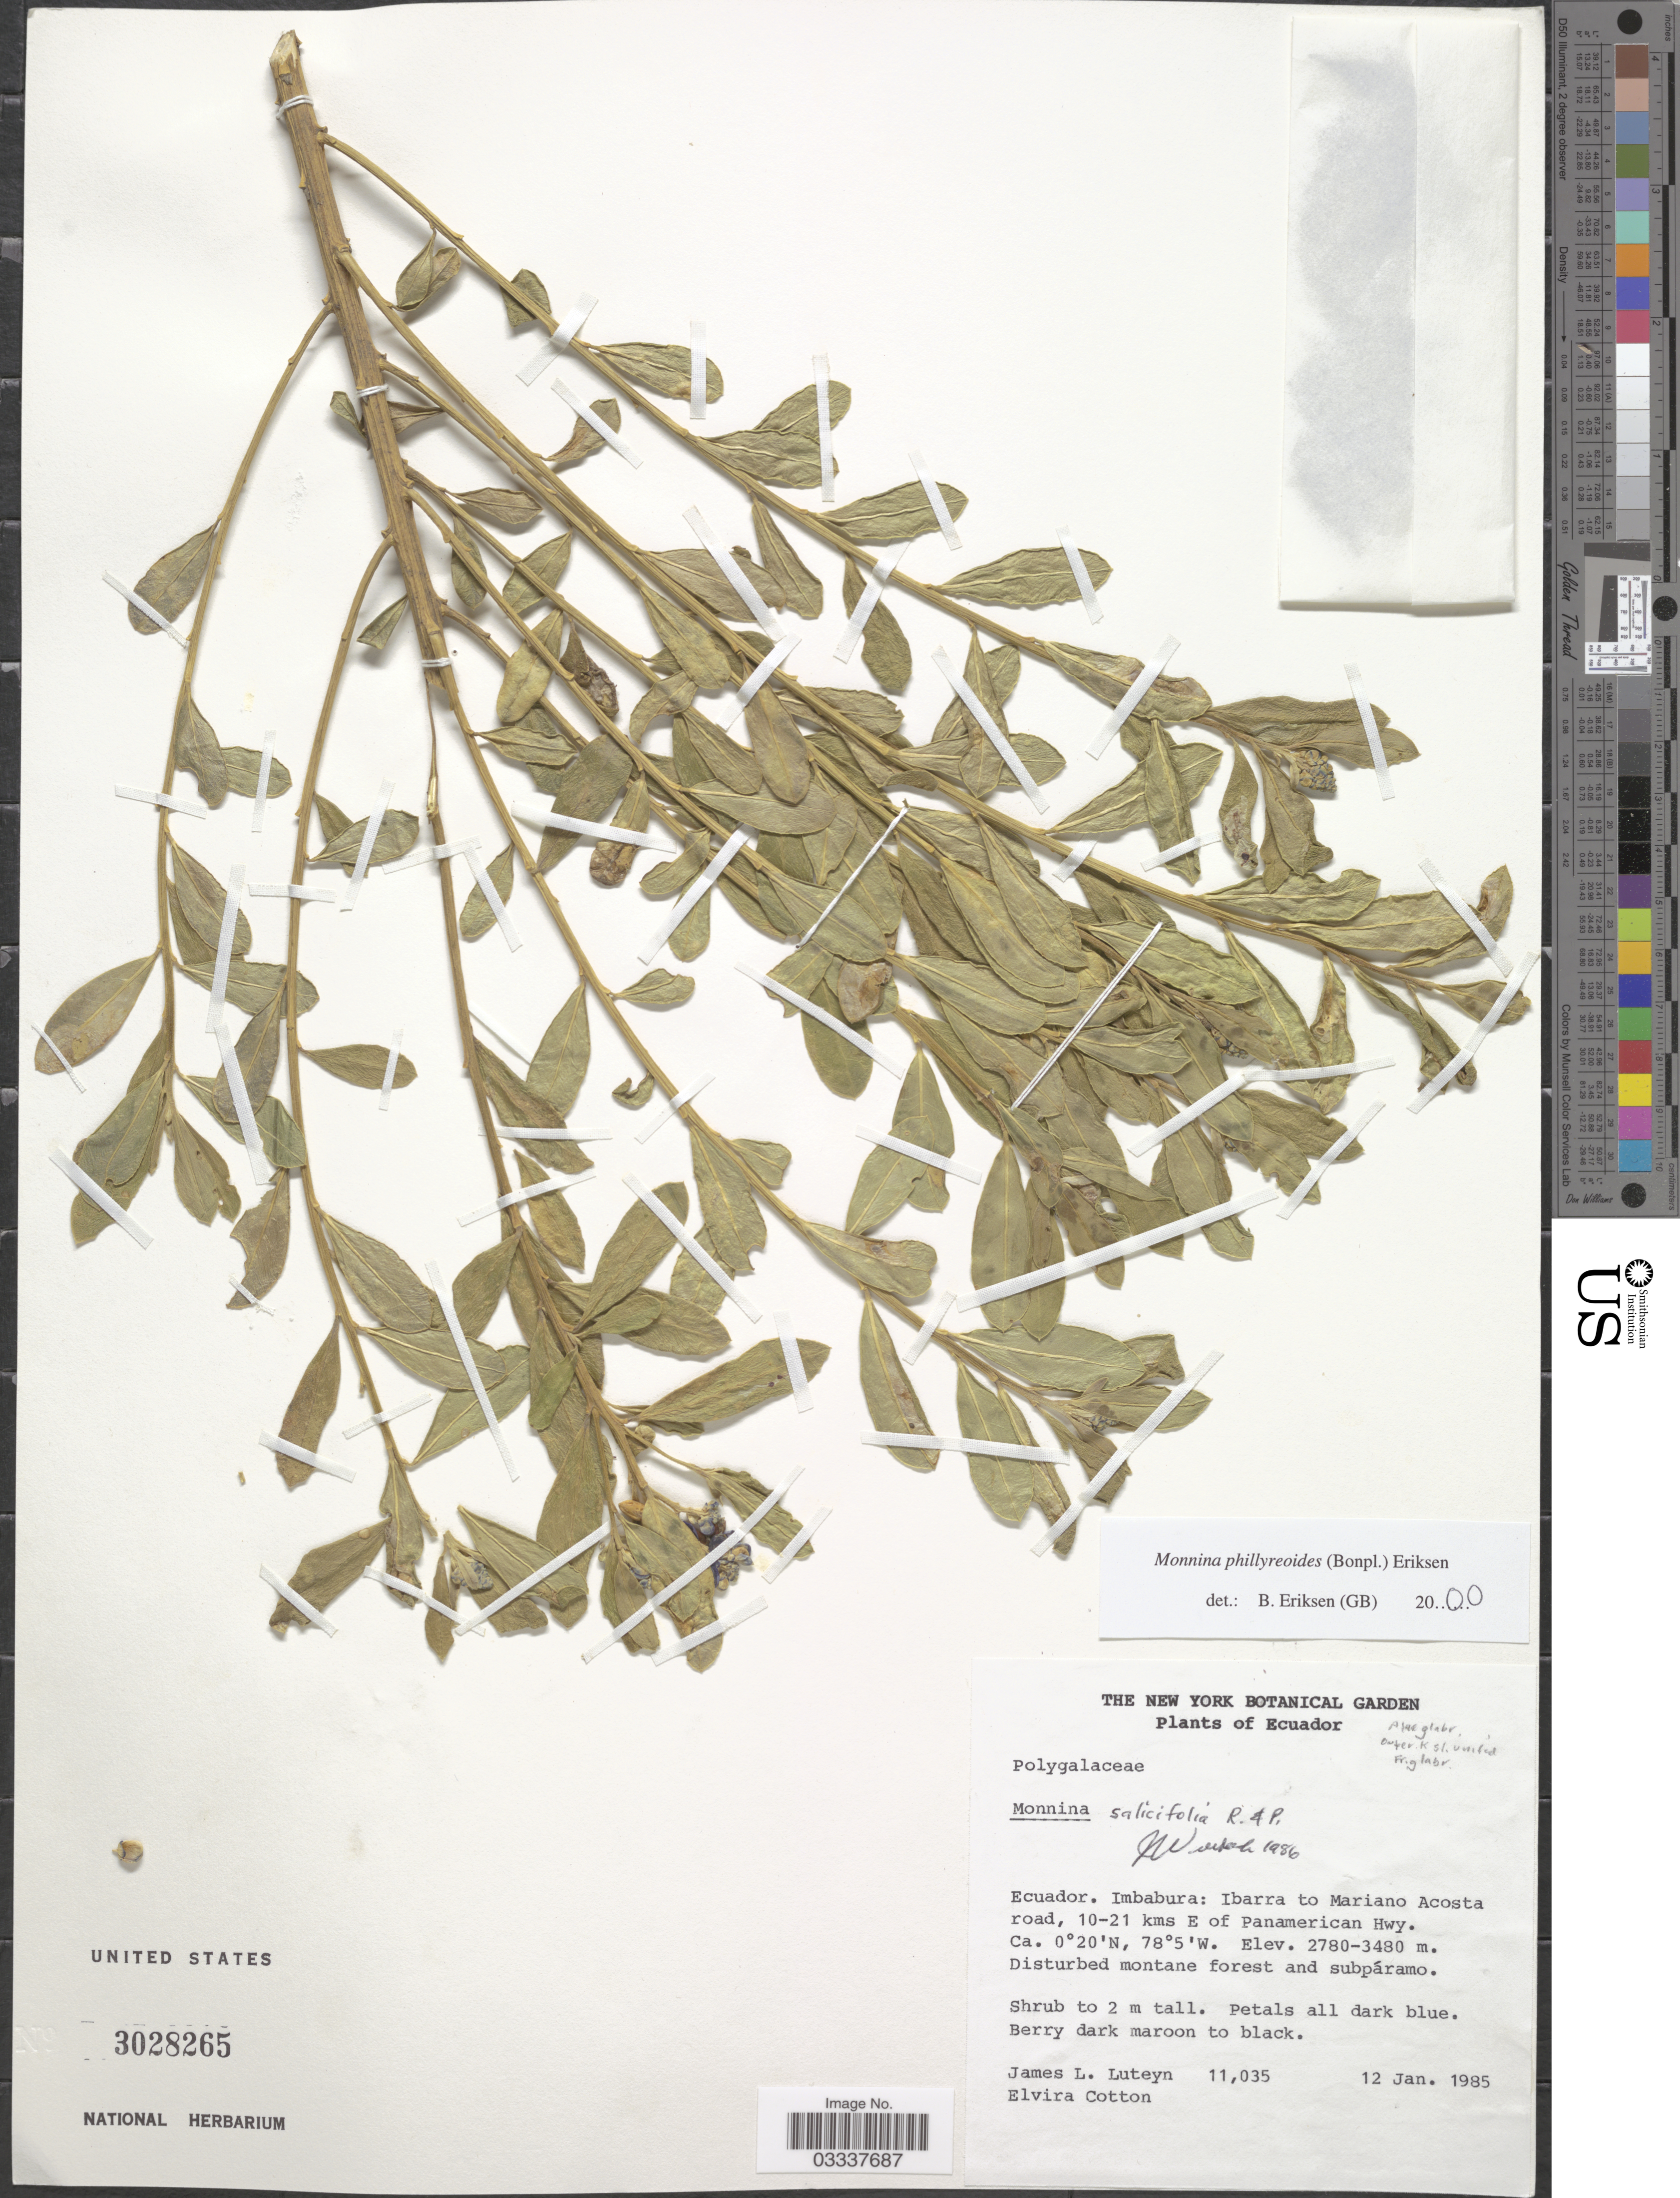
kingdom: Plantae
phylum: Tracheophyta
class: Magnoliopsida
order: Fabales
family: Polygalaceae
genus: Monnina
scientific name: Monnina phillyreoides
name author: (Bonpl.) B. Eriksen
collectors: J. Luteyn & E. Cotton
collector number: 11035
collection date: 1985-01-12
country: Ecuador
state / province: Imbabura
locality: Ibarra to Mariano Acosta road, 10-21 kms E of Panamerican Hwy.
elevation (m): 2780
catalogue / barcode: US 3028265